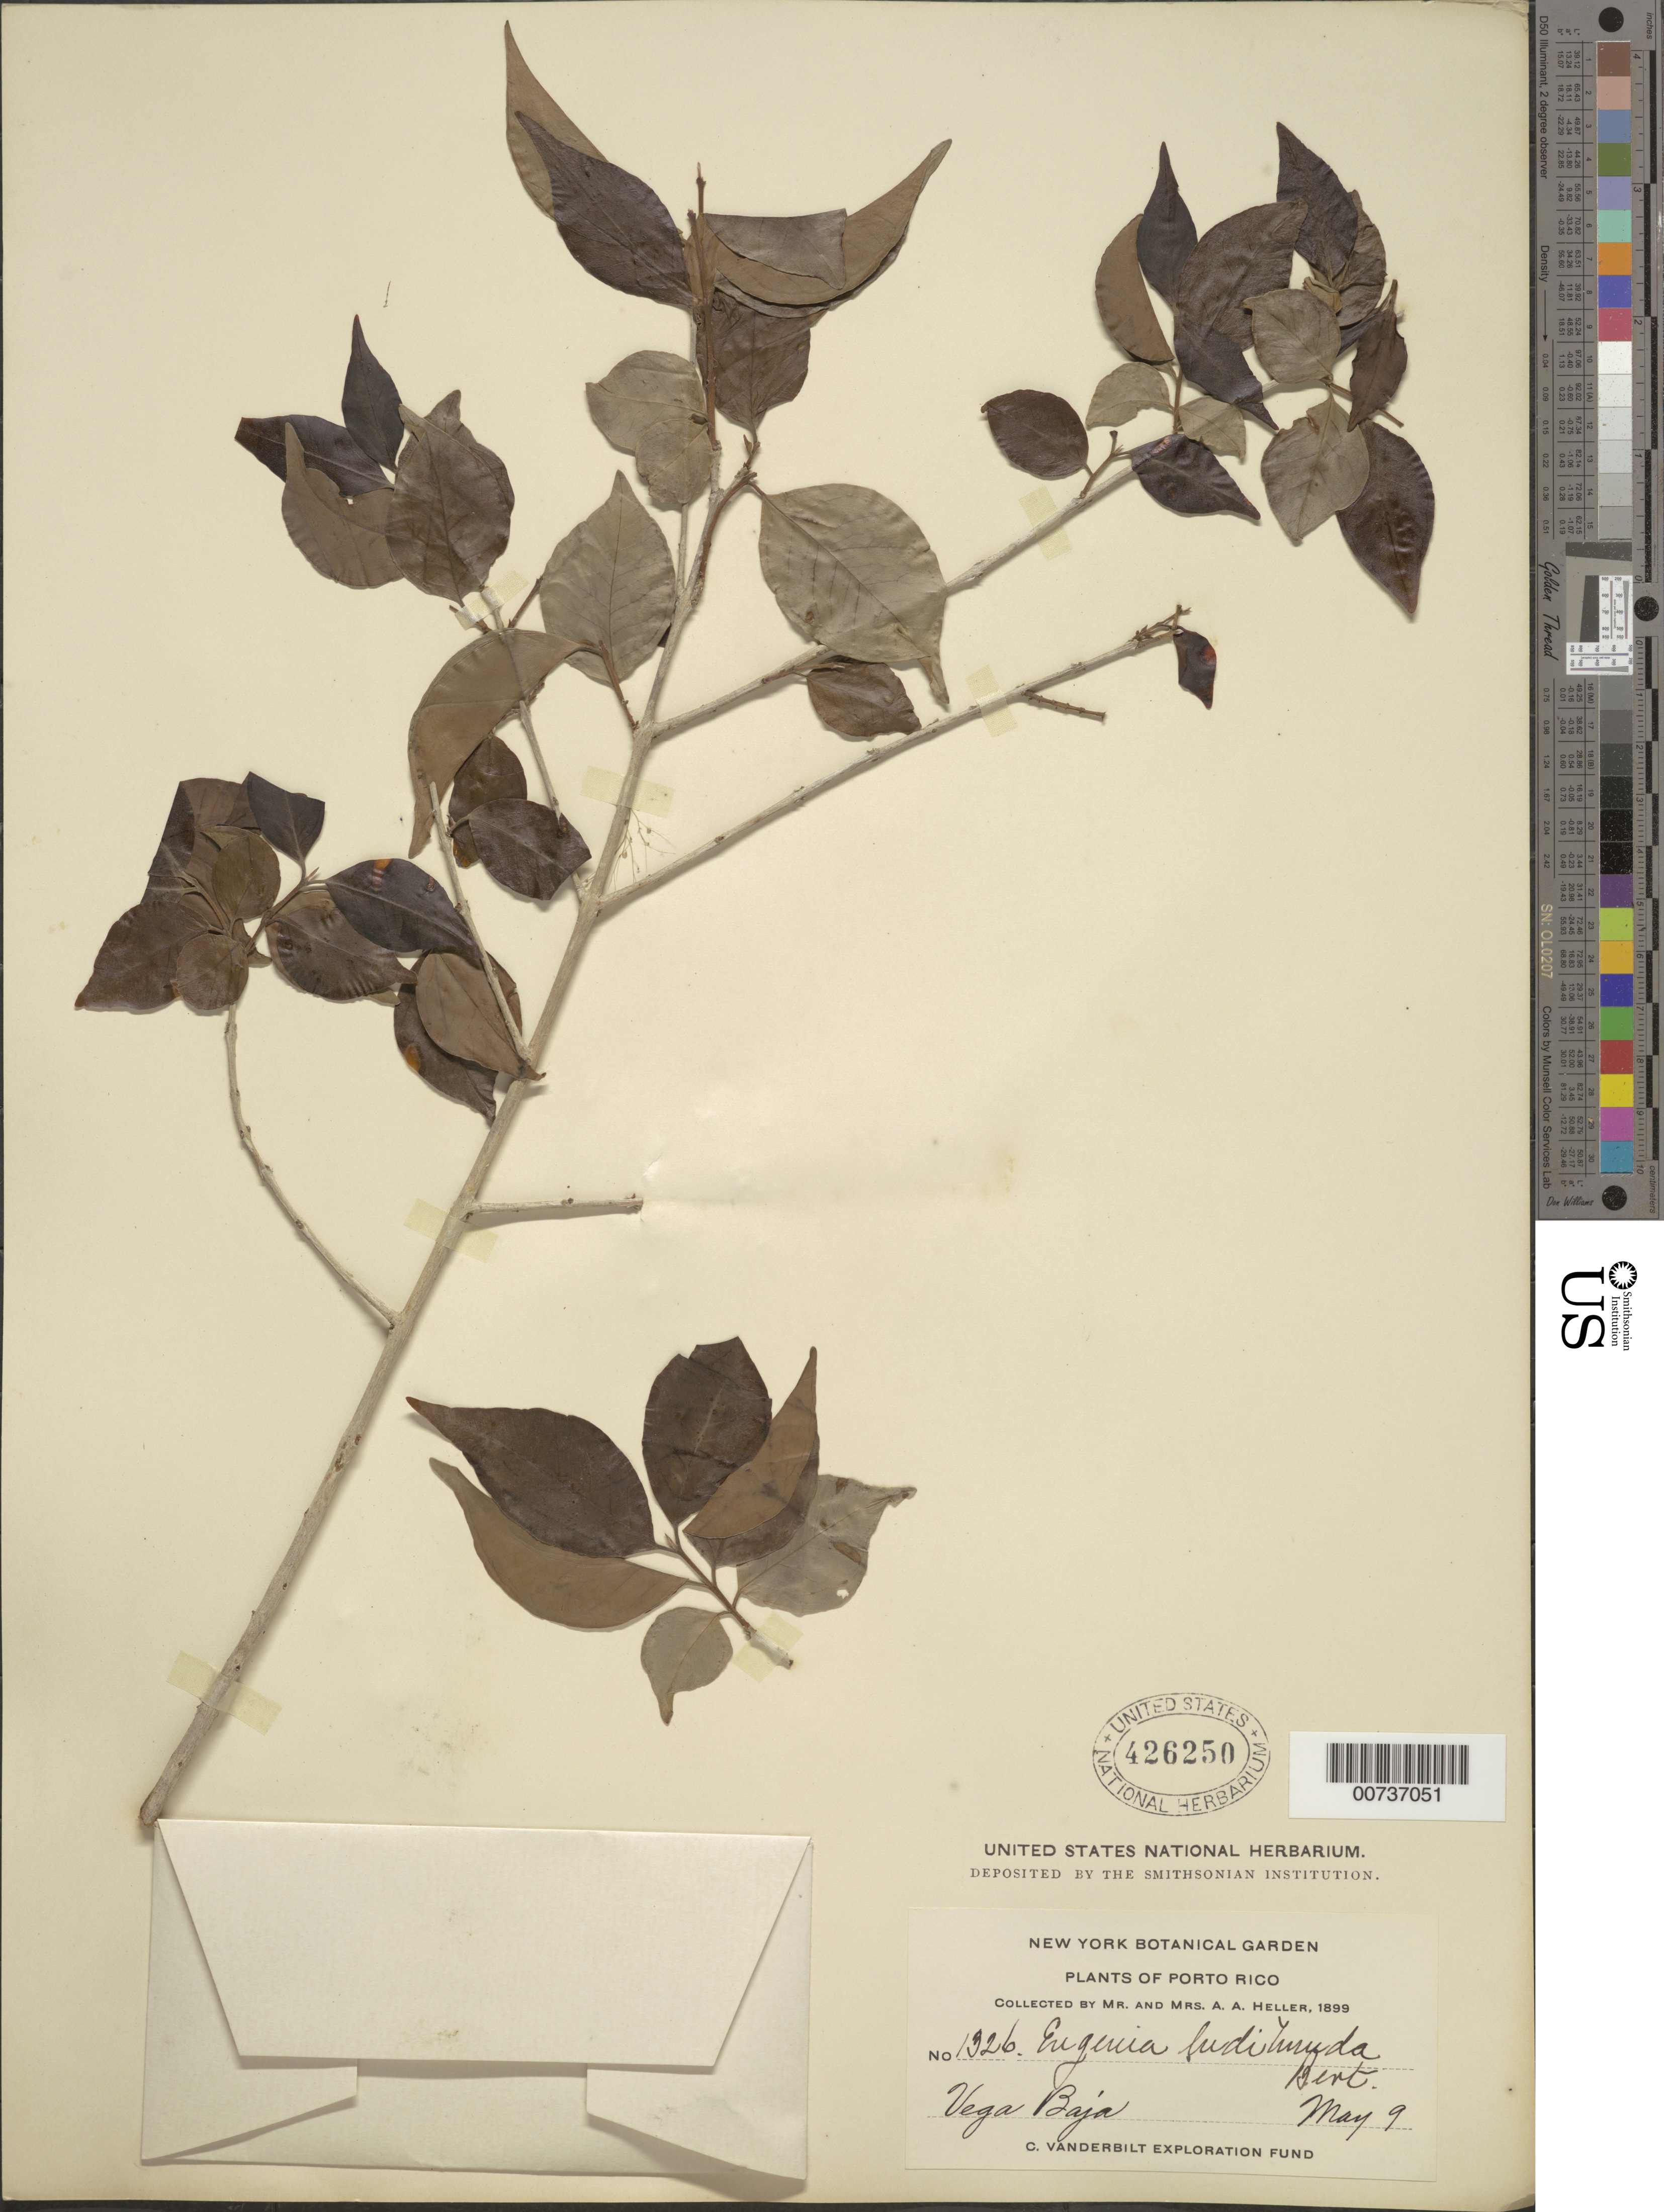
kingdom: Plantae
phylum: Tracheophyta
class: Magnoliopsida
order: Myrtales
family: Myrtaceae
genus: Eugenia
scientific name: Eugenia biflora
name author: (L.) DC.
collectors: A. A. Heller & E. G. Heller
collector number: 1326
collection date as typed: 09 May 1899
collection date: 1899-05-09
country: Puerto Rico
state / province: Vega Baja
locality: Vega Baja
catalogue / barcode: US 426250